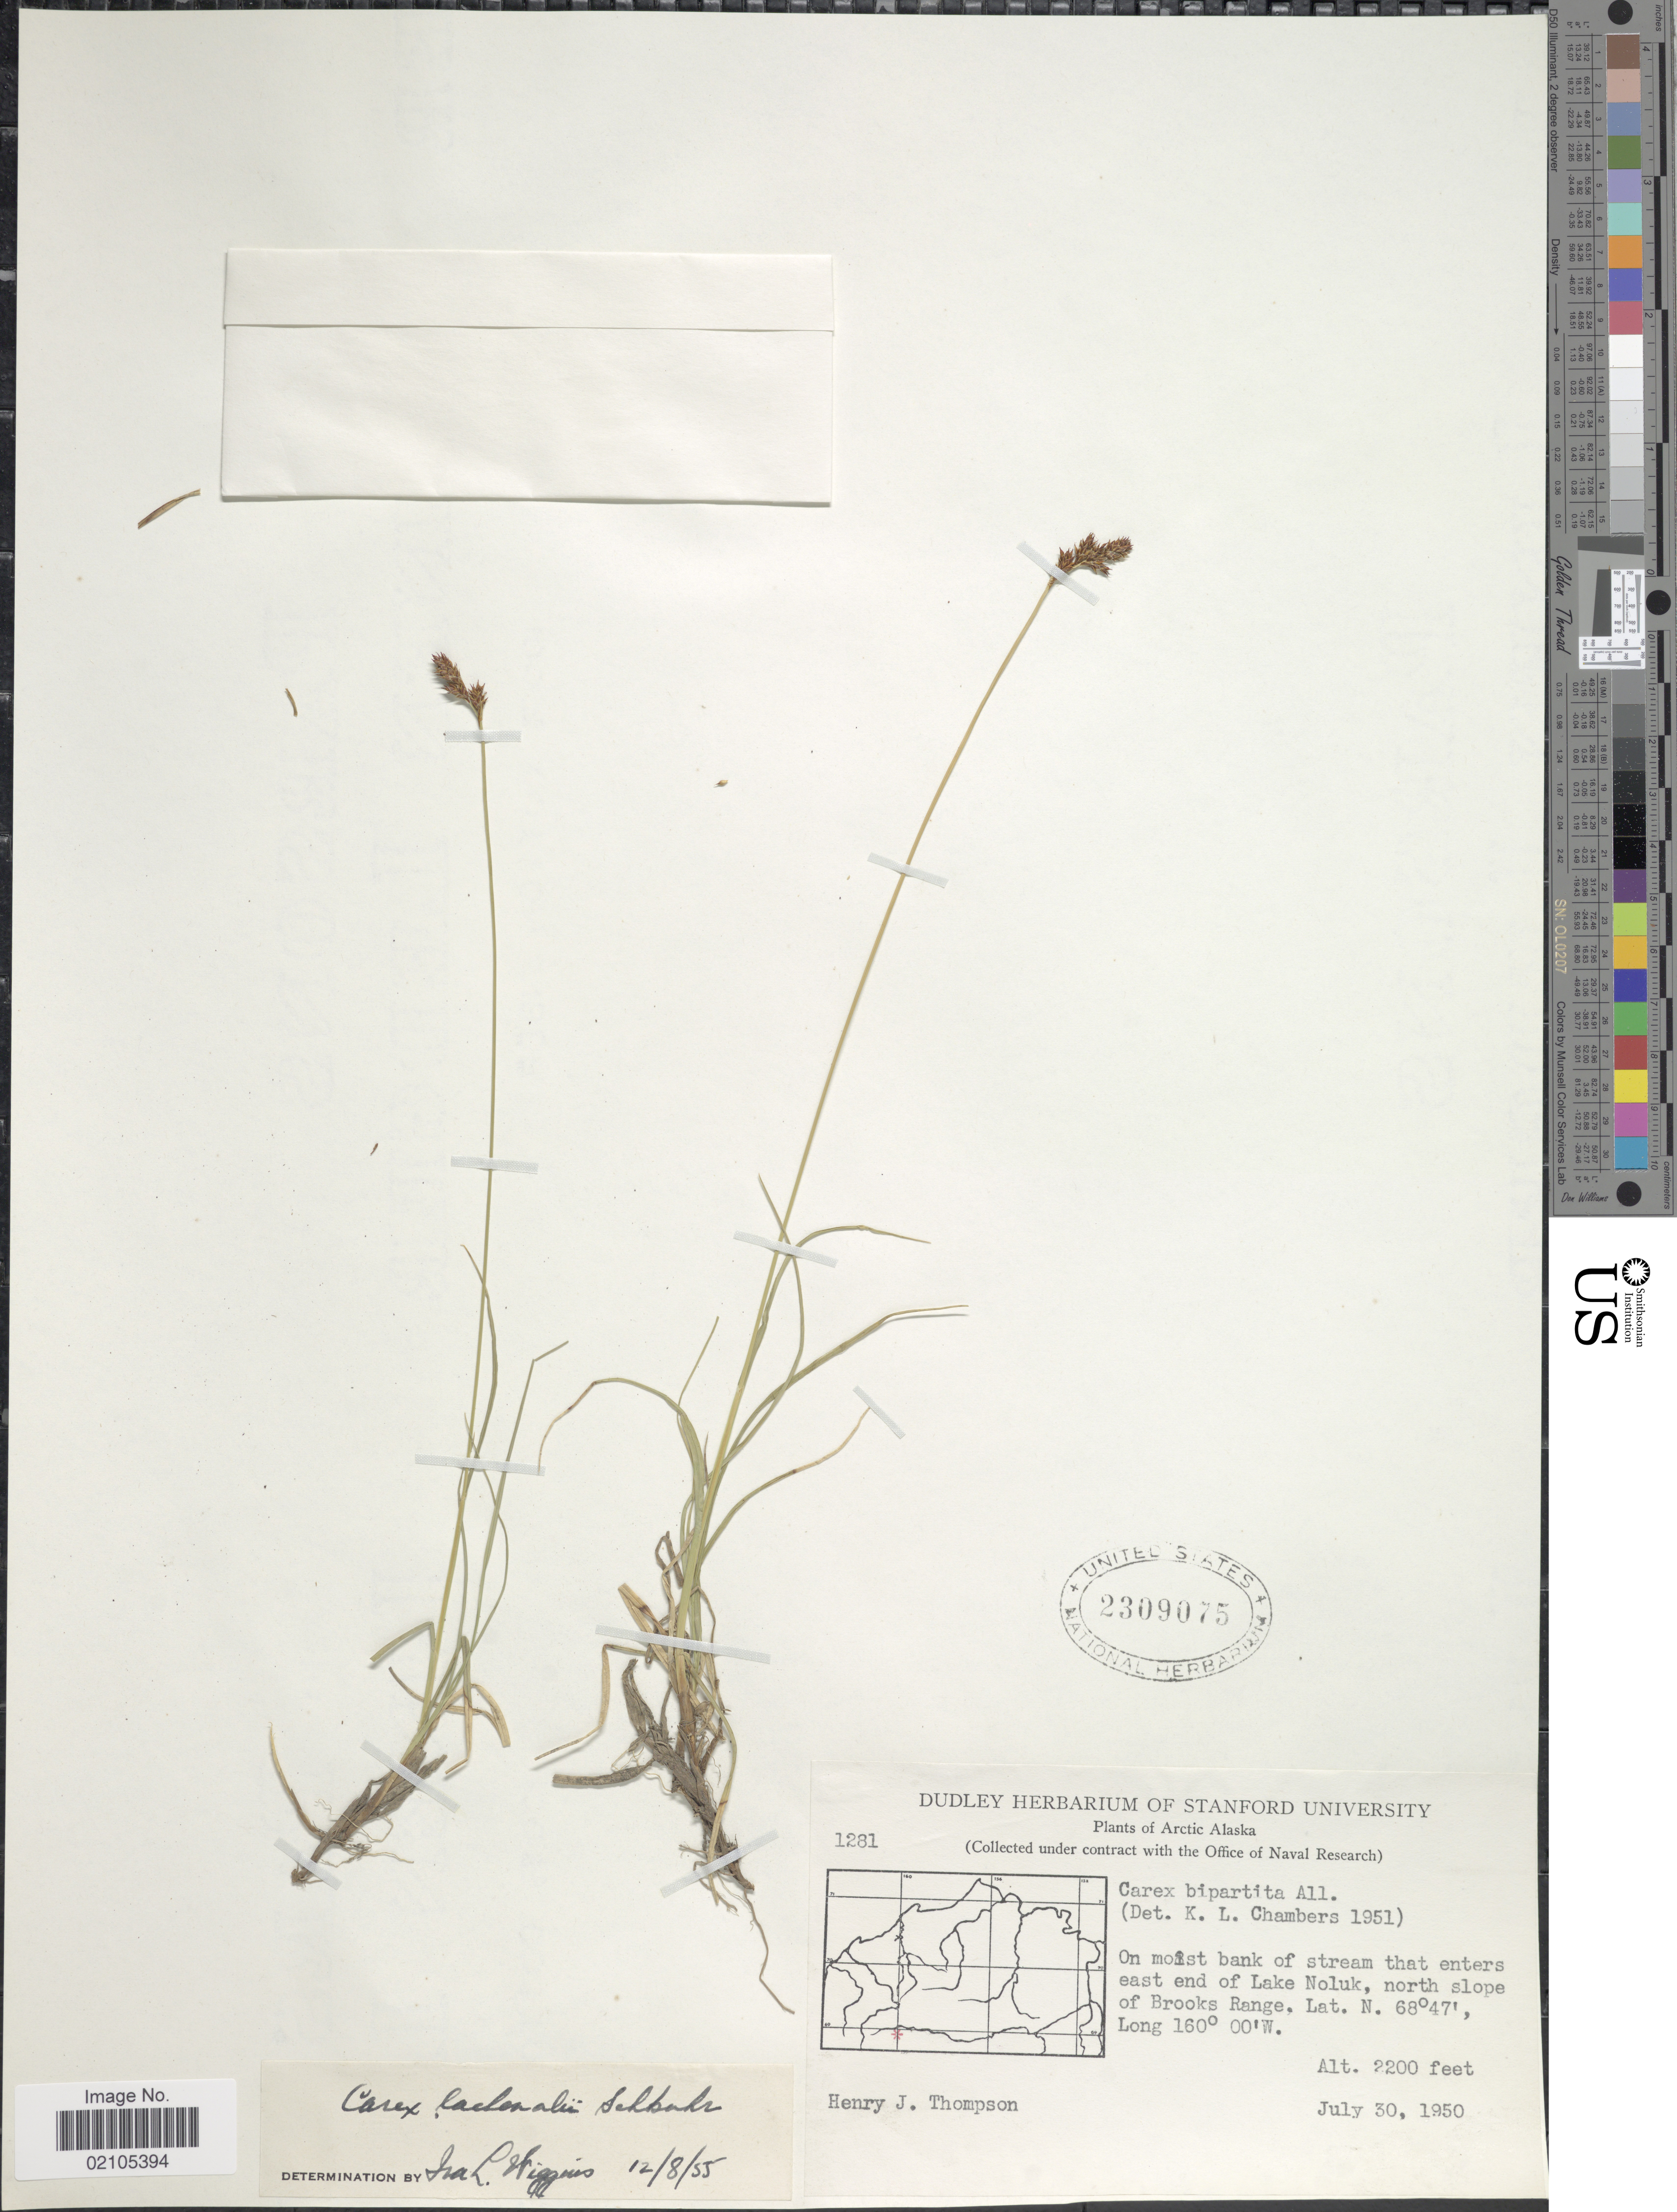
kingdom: Plantae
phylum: Tracheophyta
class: Liliopsida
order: Poales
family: Cyperaceae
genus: Carex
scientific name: Carex lachenalii subsp. lachenalii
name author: Schkuhr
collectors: H. J. Thompson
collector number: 1281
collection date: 1950-07-30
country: United States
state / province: Alaska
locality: Arctic Alaska. On moist bank of stream that enters east end of Lake Noluk, north slope of Brooks Range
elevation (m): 671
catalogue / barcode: US 2309075